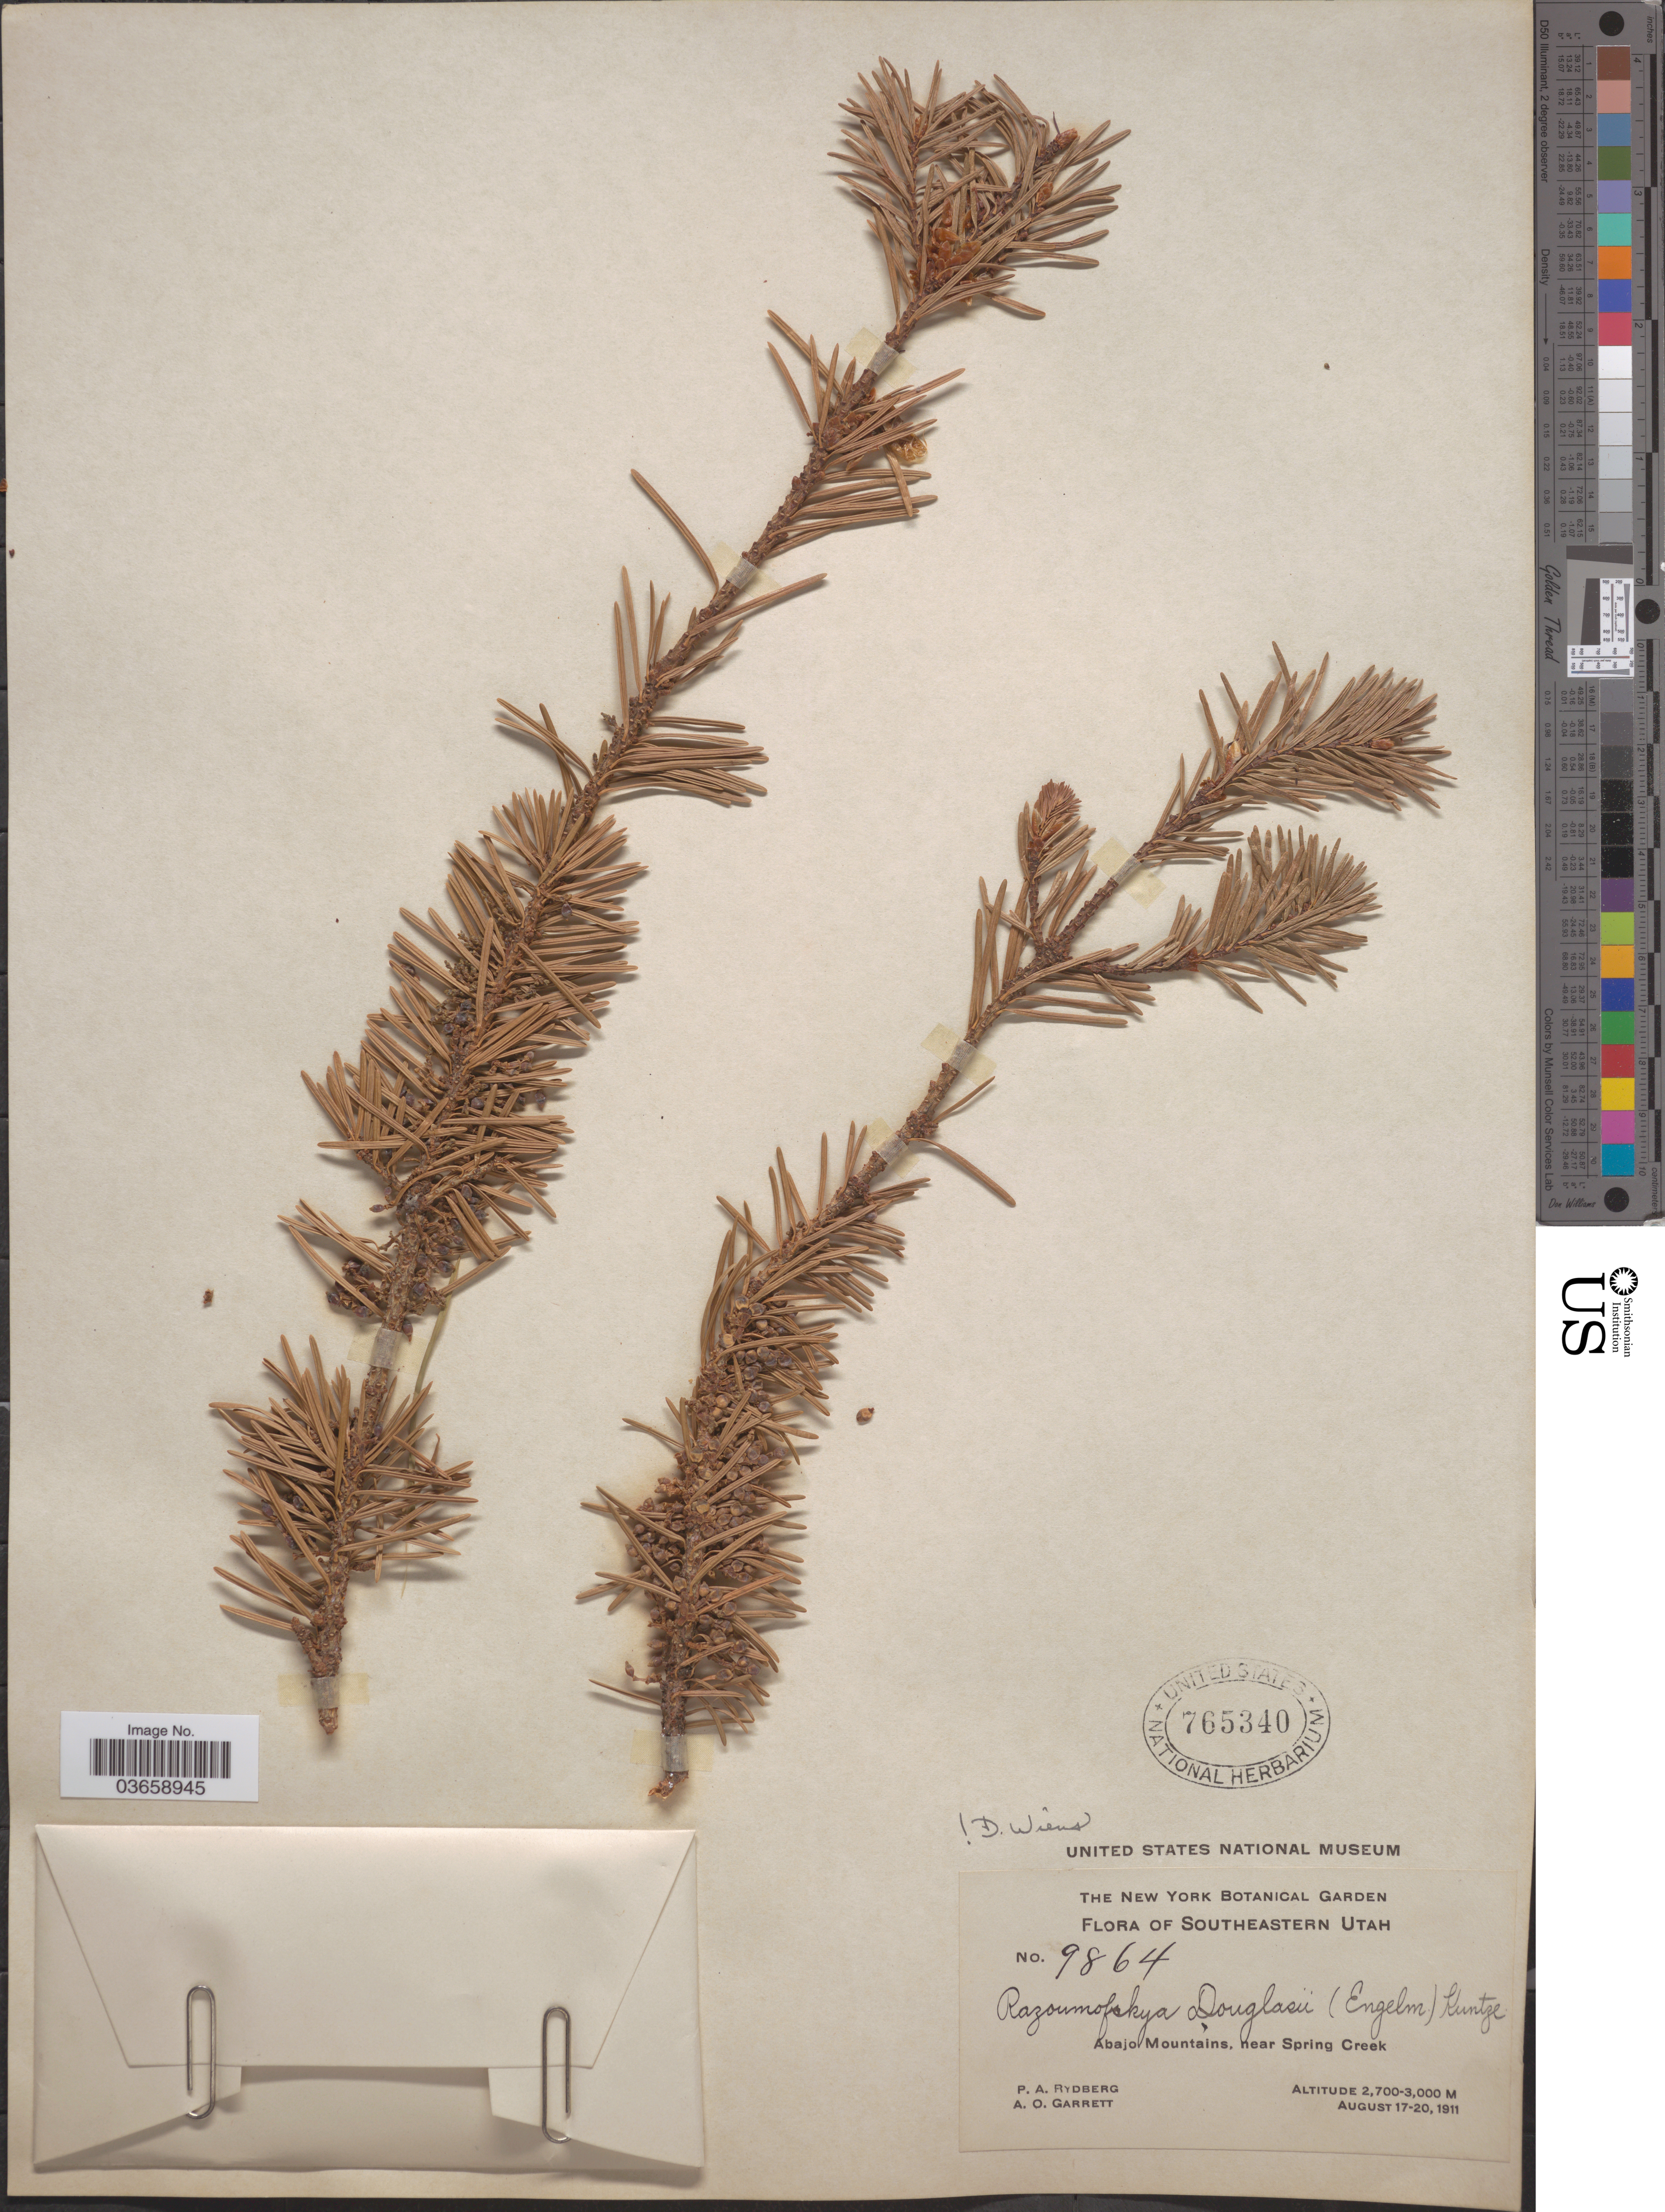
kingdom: Plantae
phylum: Tracheophyta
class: Magnoliopsida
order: Santalales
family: Viscaceae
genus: Arceuthobium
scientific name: Arceuthobium douglasii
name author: Engelm. in G.M. Wheeler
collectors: P. A. Rydberg & A. O. Garrett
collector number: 9864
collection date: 1911-08-17/1911-08-20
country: United States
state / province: Utah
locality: Southeastern Utah. Abajo Mountains, near Spring Creek.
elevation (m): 2700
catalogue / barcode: US 765340